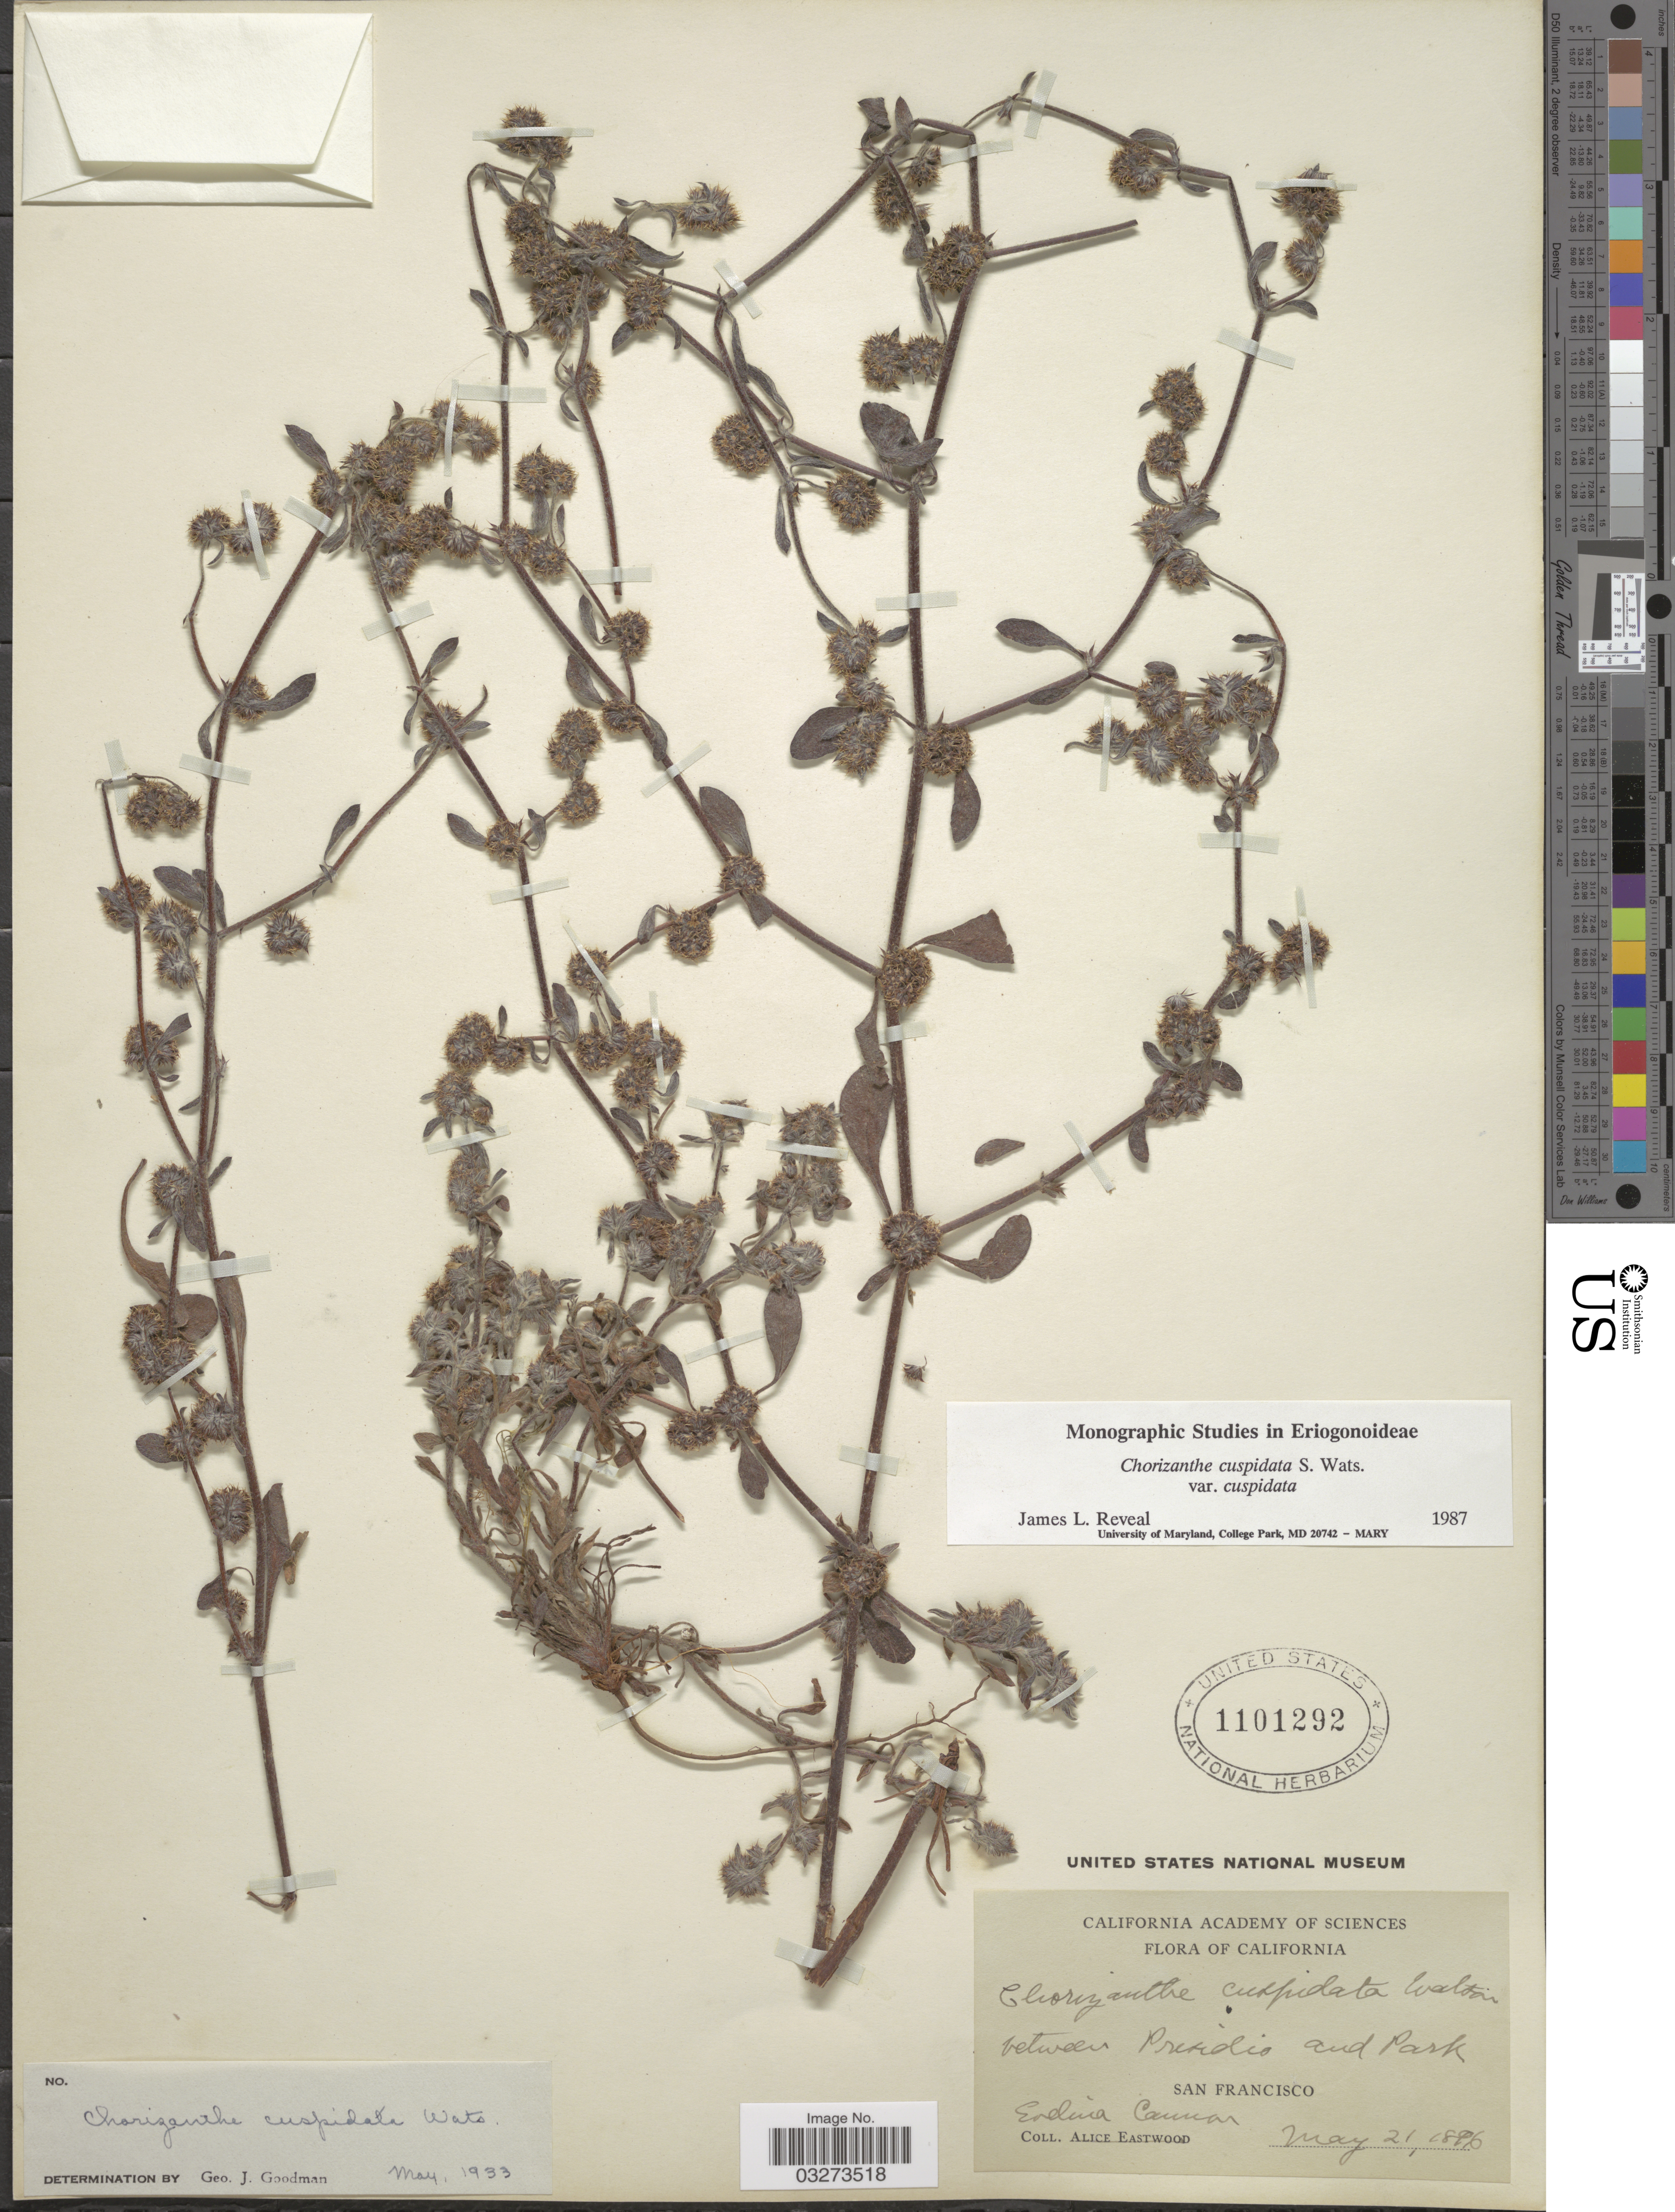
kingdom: Plantae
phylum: Tracheophyta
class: Magnoliopsida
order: Caryophyllales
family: Polygonaceae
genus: Chorizanthe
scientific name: Chorizanthe cuspidata var. cuspidata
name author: S. Watson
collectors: E. Cannon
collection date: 1896-05-21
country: United States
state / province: California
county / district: San Francisco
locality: Between Presidio and Park. San Francisco.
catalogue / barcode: US 1101292